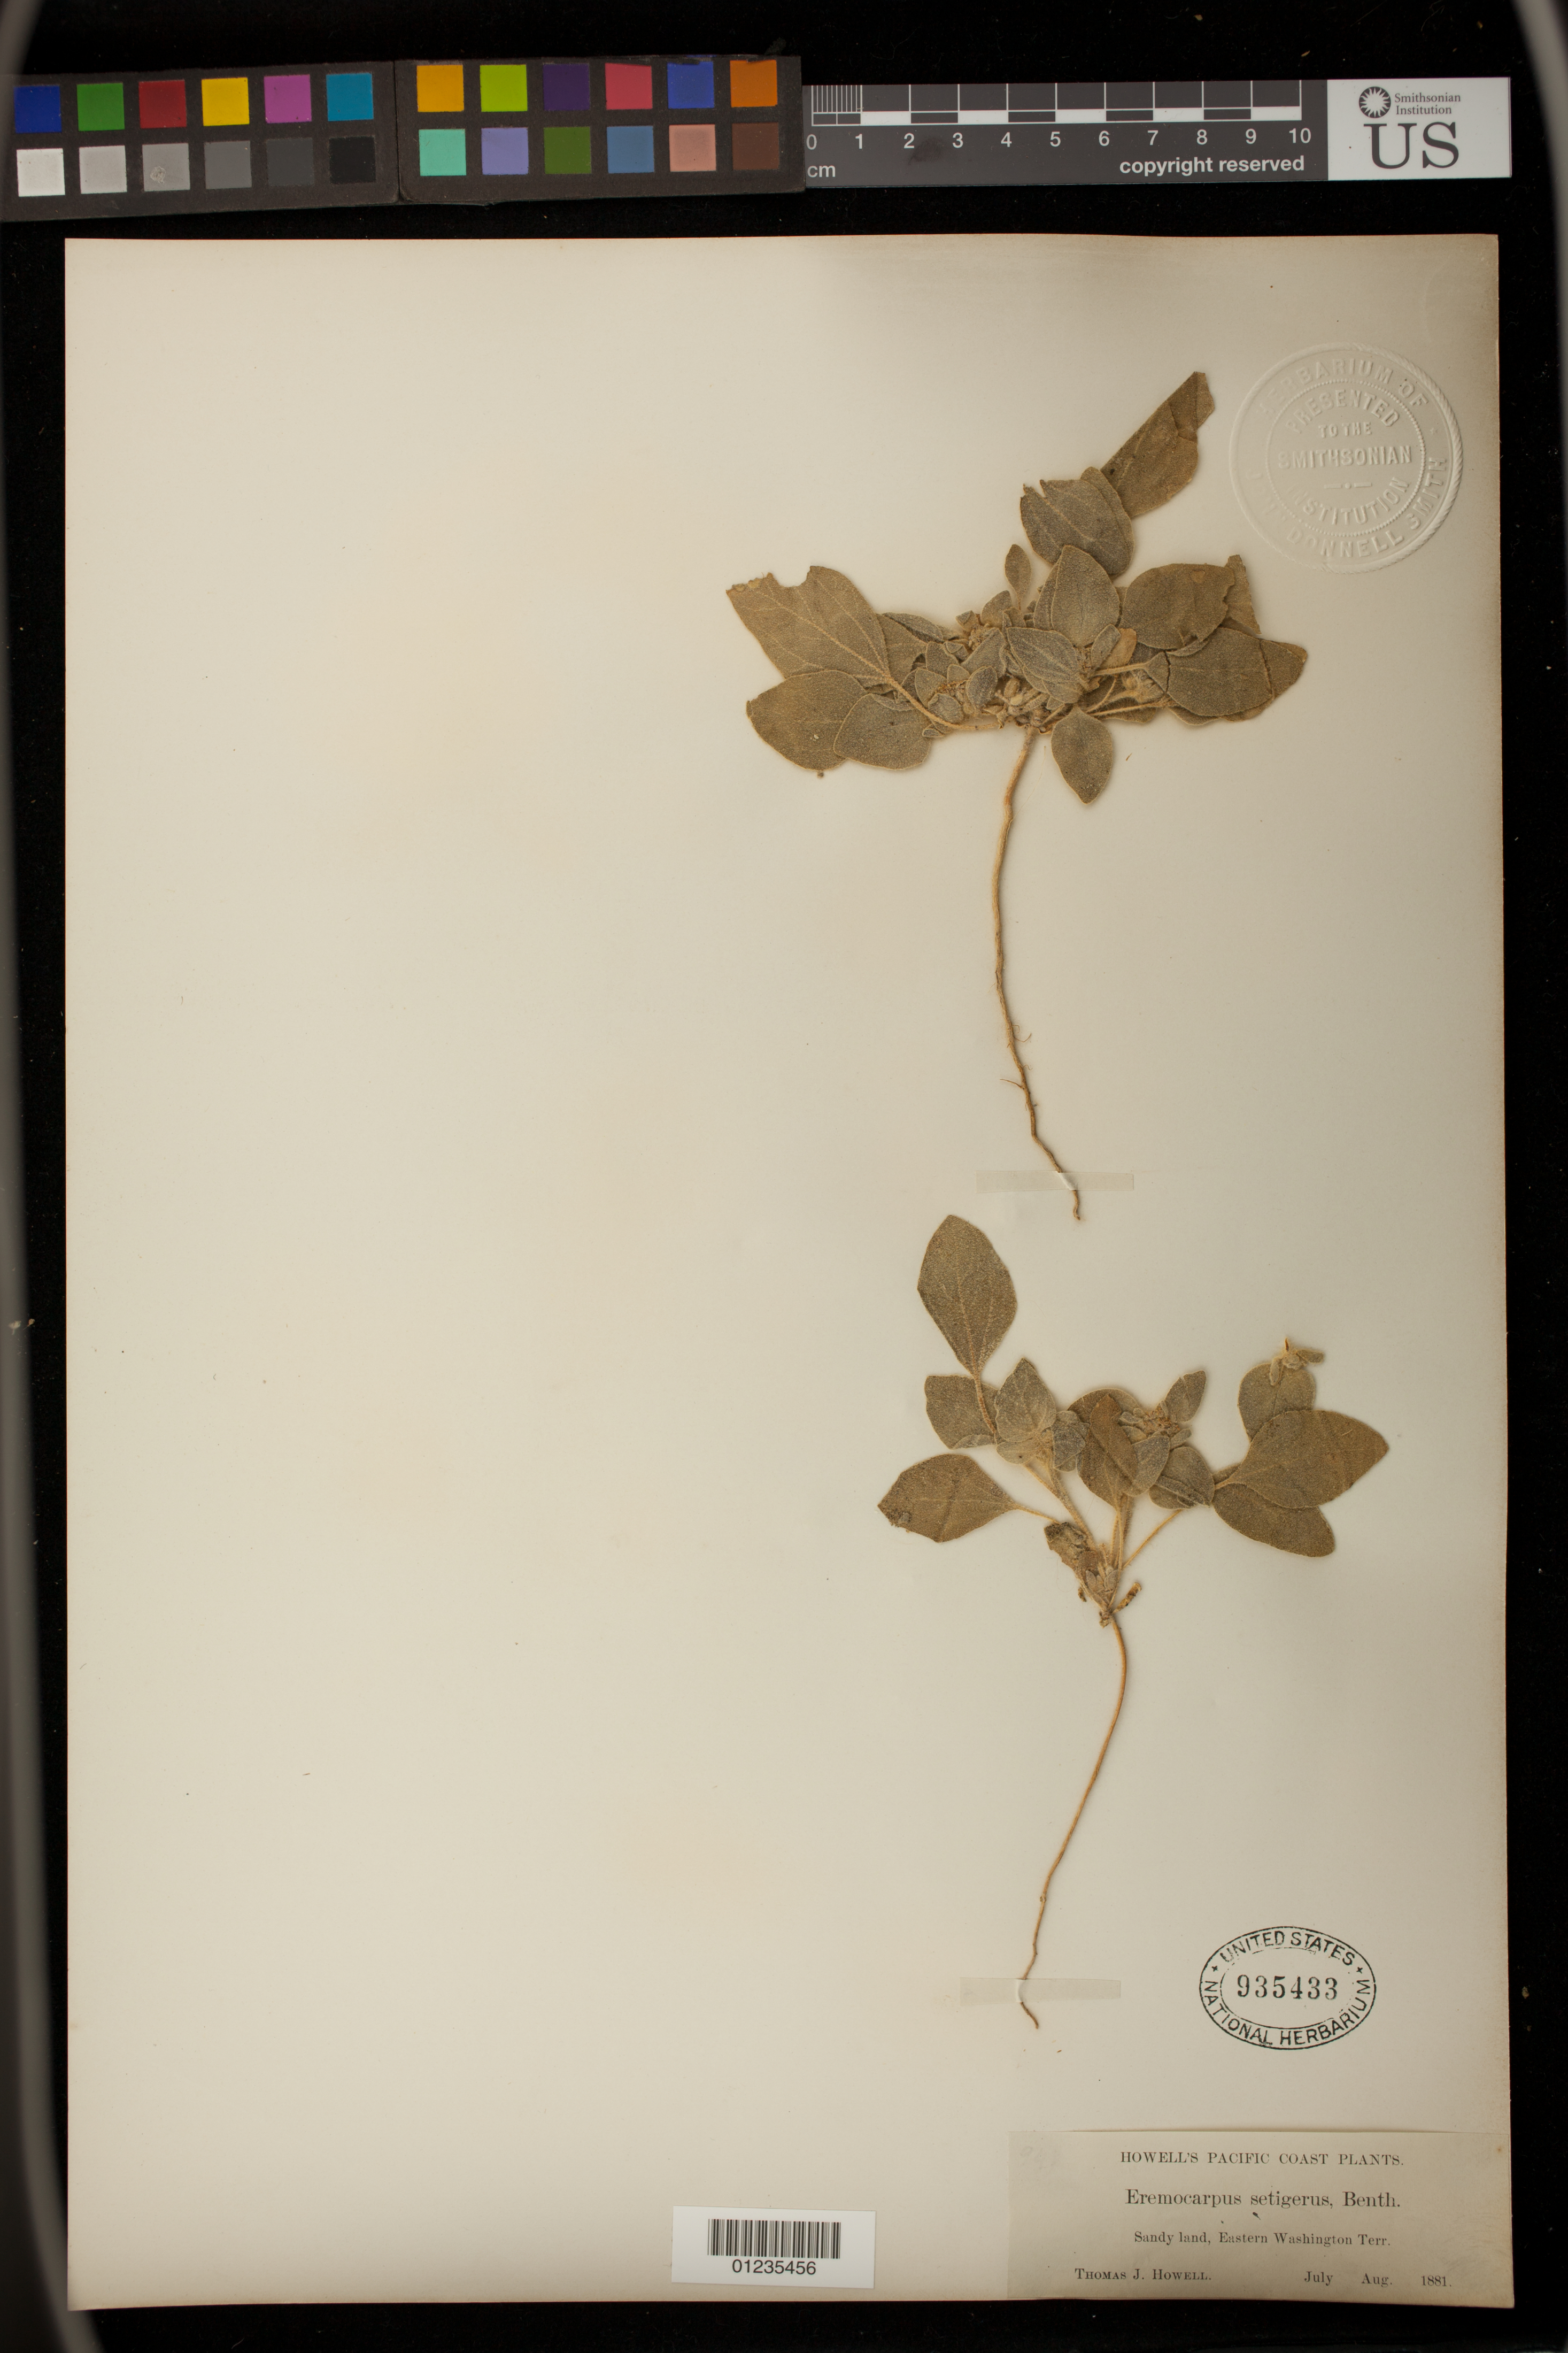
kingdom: Plantae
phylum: Tracheophyta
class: Magnoliopsida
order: Malpighiales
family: Euphorbiaceae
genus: Eremocarpus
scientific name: Eremocarpus setigerus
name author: (Hook.) Benth.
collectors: T. J. Howell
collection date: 1881-07/1881-08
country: United States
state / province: Washington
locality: Eastern Washington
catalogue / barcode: US 935433